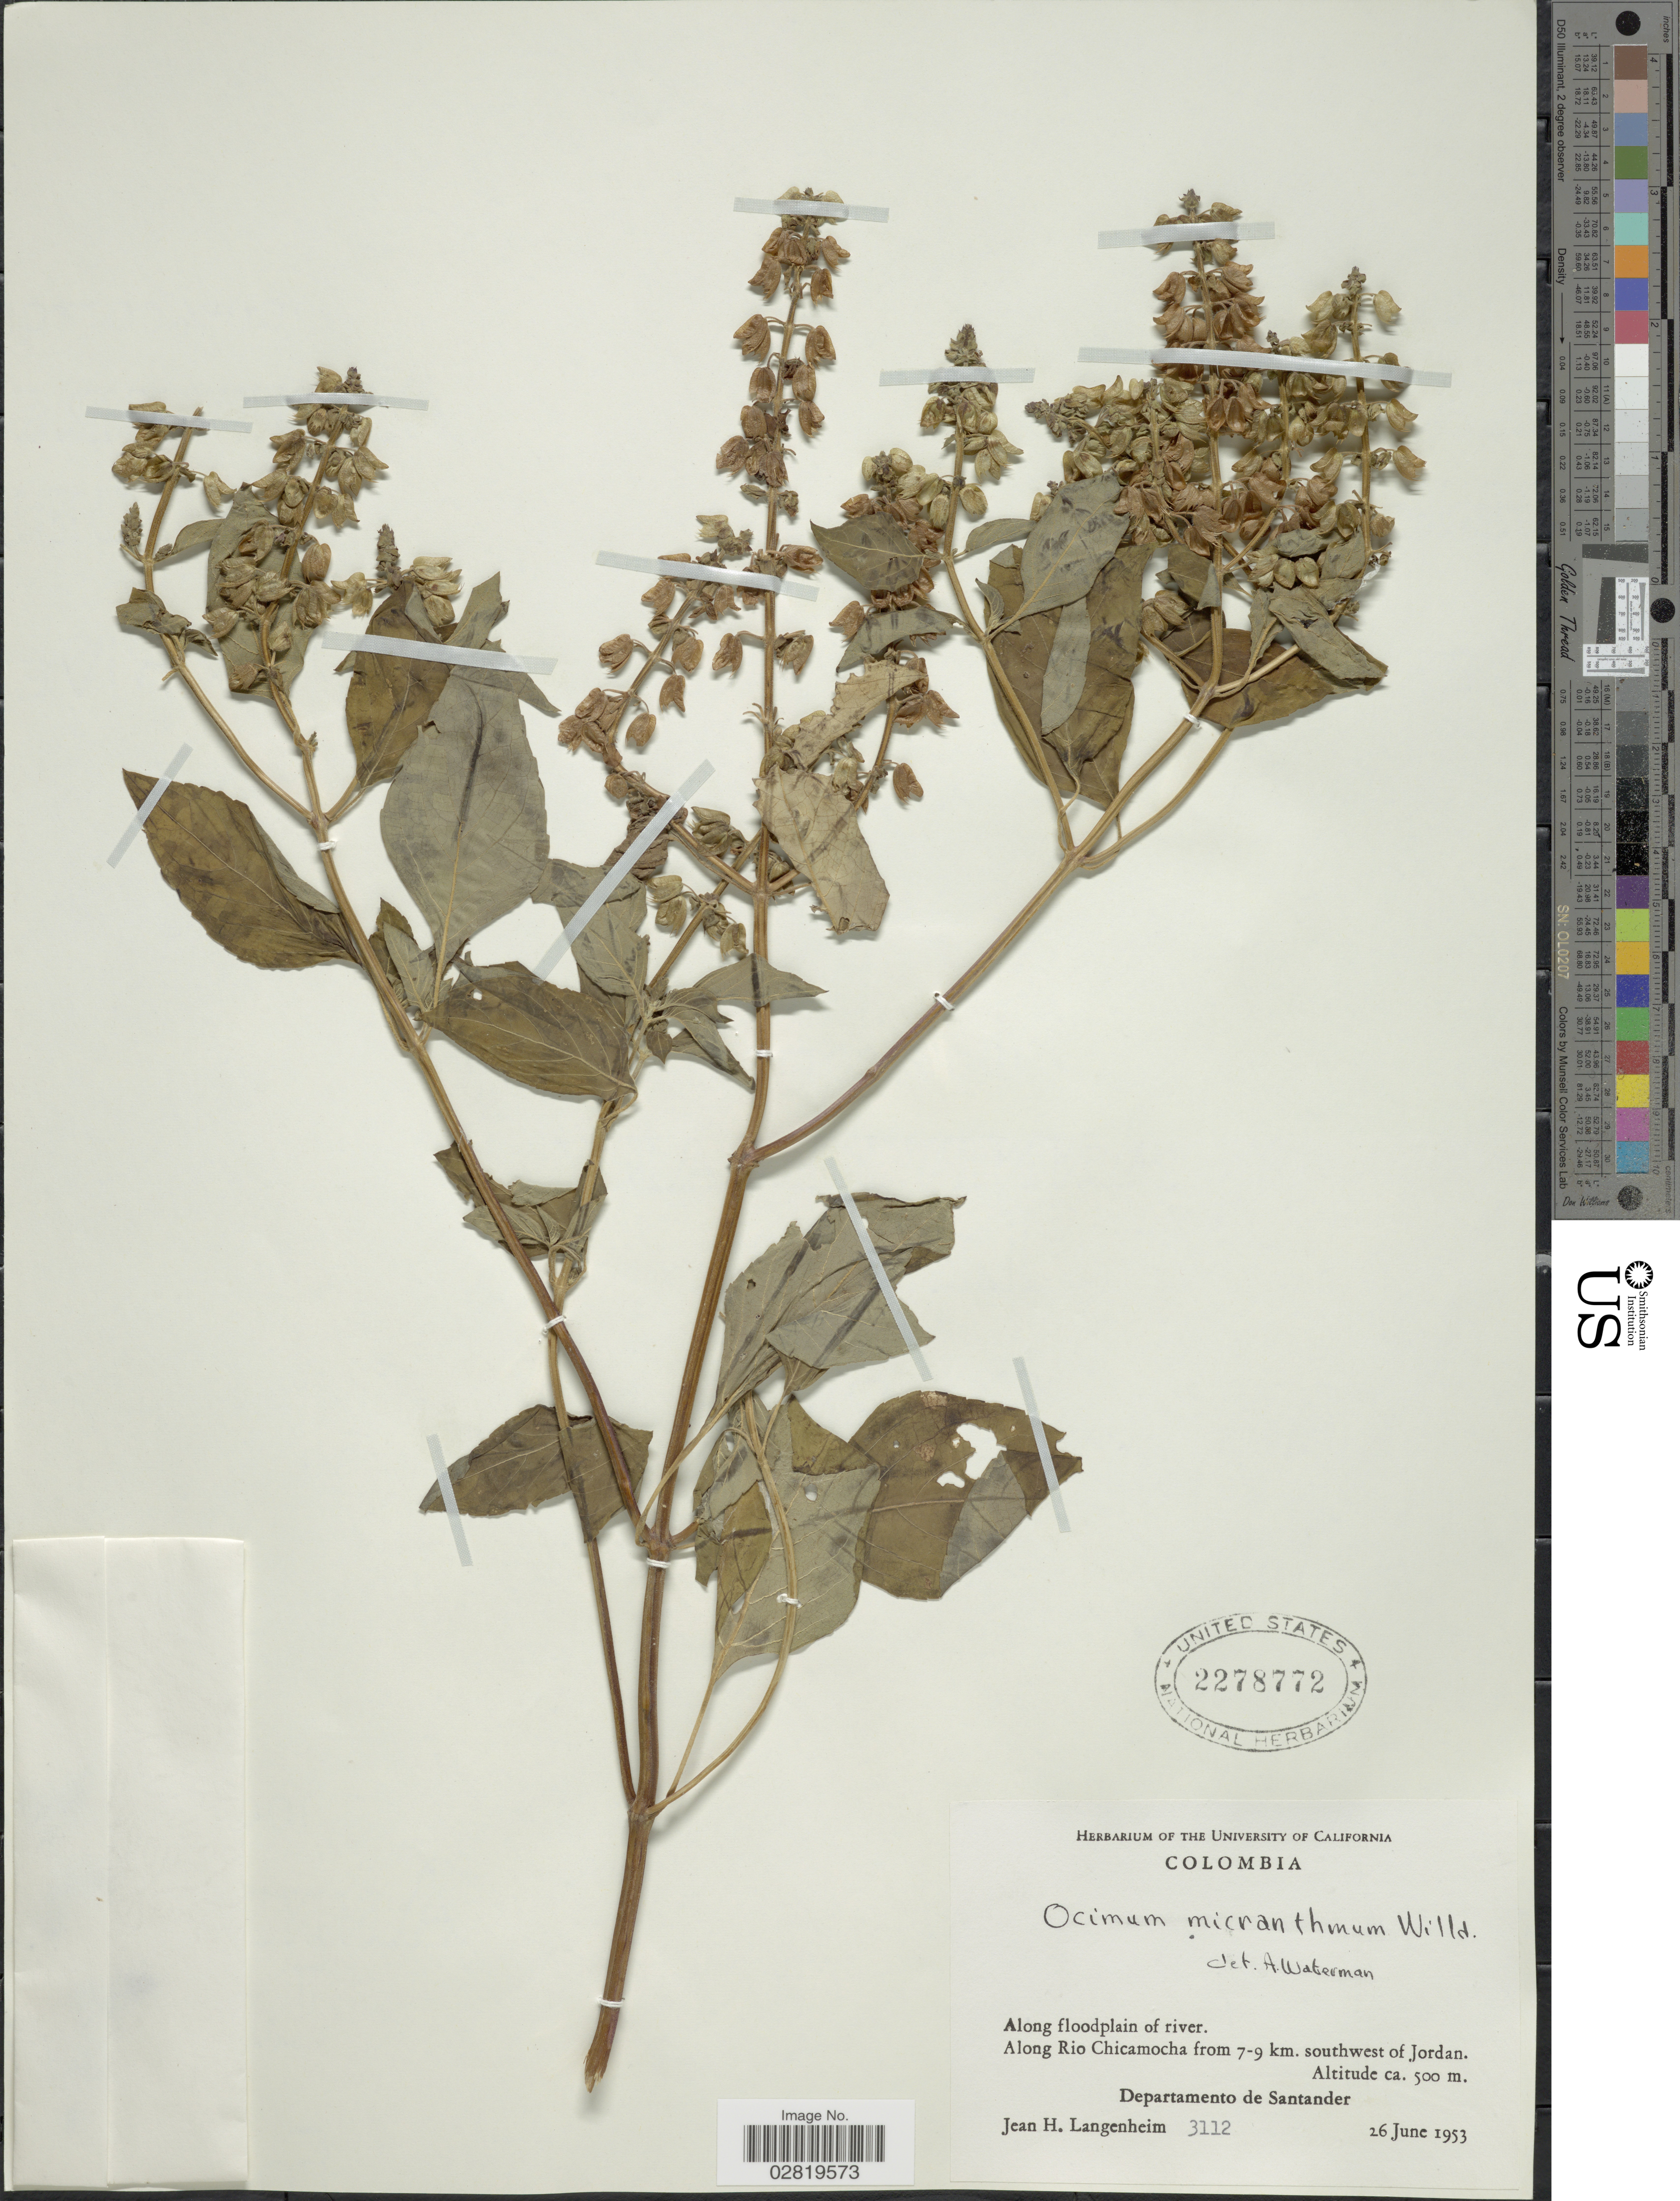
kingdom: Plantae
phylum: Tracheophyta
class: Magnoliopsida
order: Lamiales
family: Lamiaceae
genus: Ocimum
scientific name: Ocimum micranthum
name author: Willd.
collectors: J. H. Langenheim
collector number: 3112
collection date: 1953-06-26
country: Colombia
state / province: Santander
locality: Along floodplain of river, Along Rio Chicamocha from 7-9 km. southwest of Jordan, Departamento de Santander.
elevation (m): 500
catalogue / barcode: US 2278772